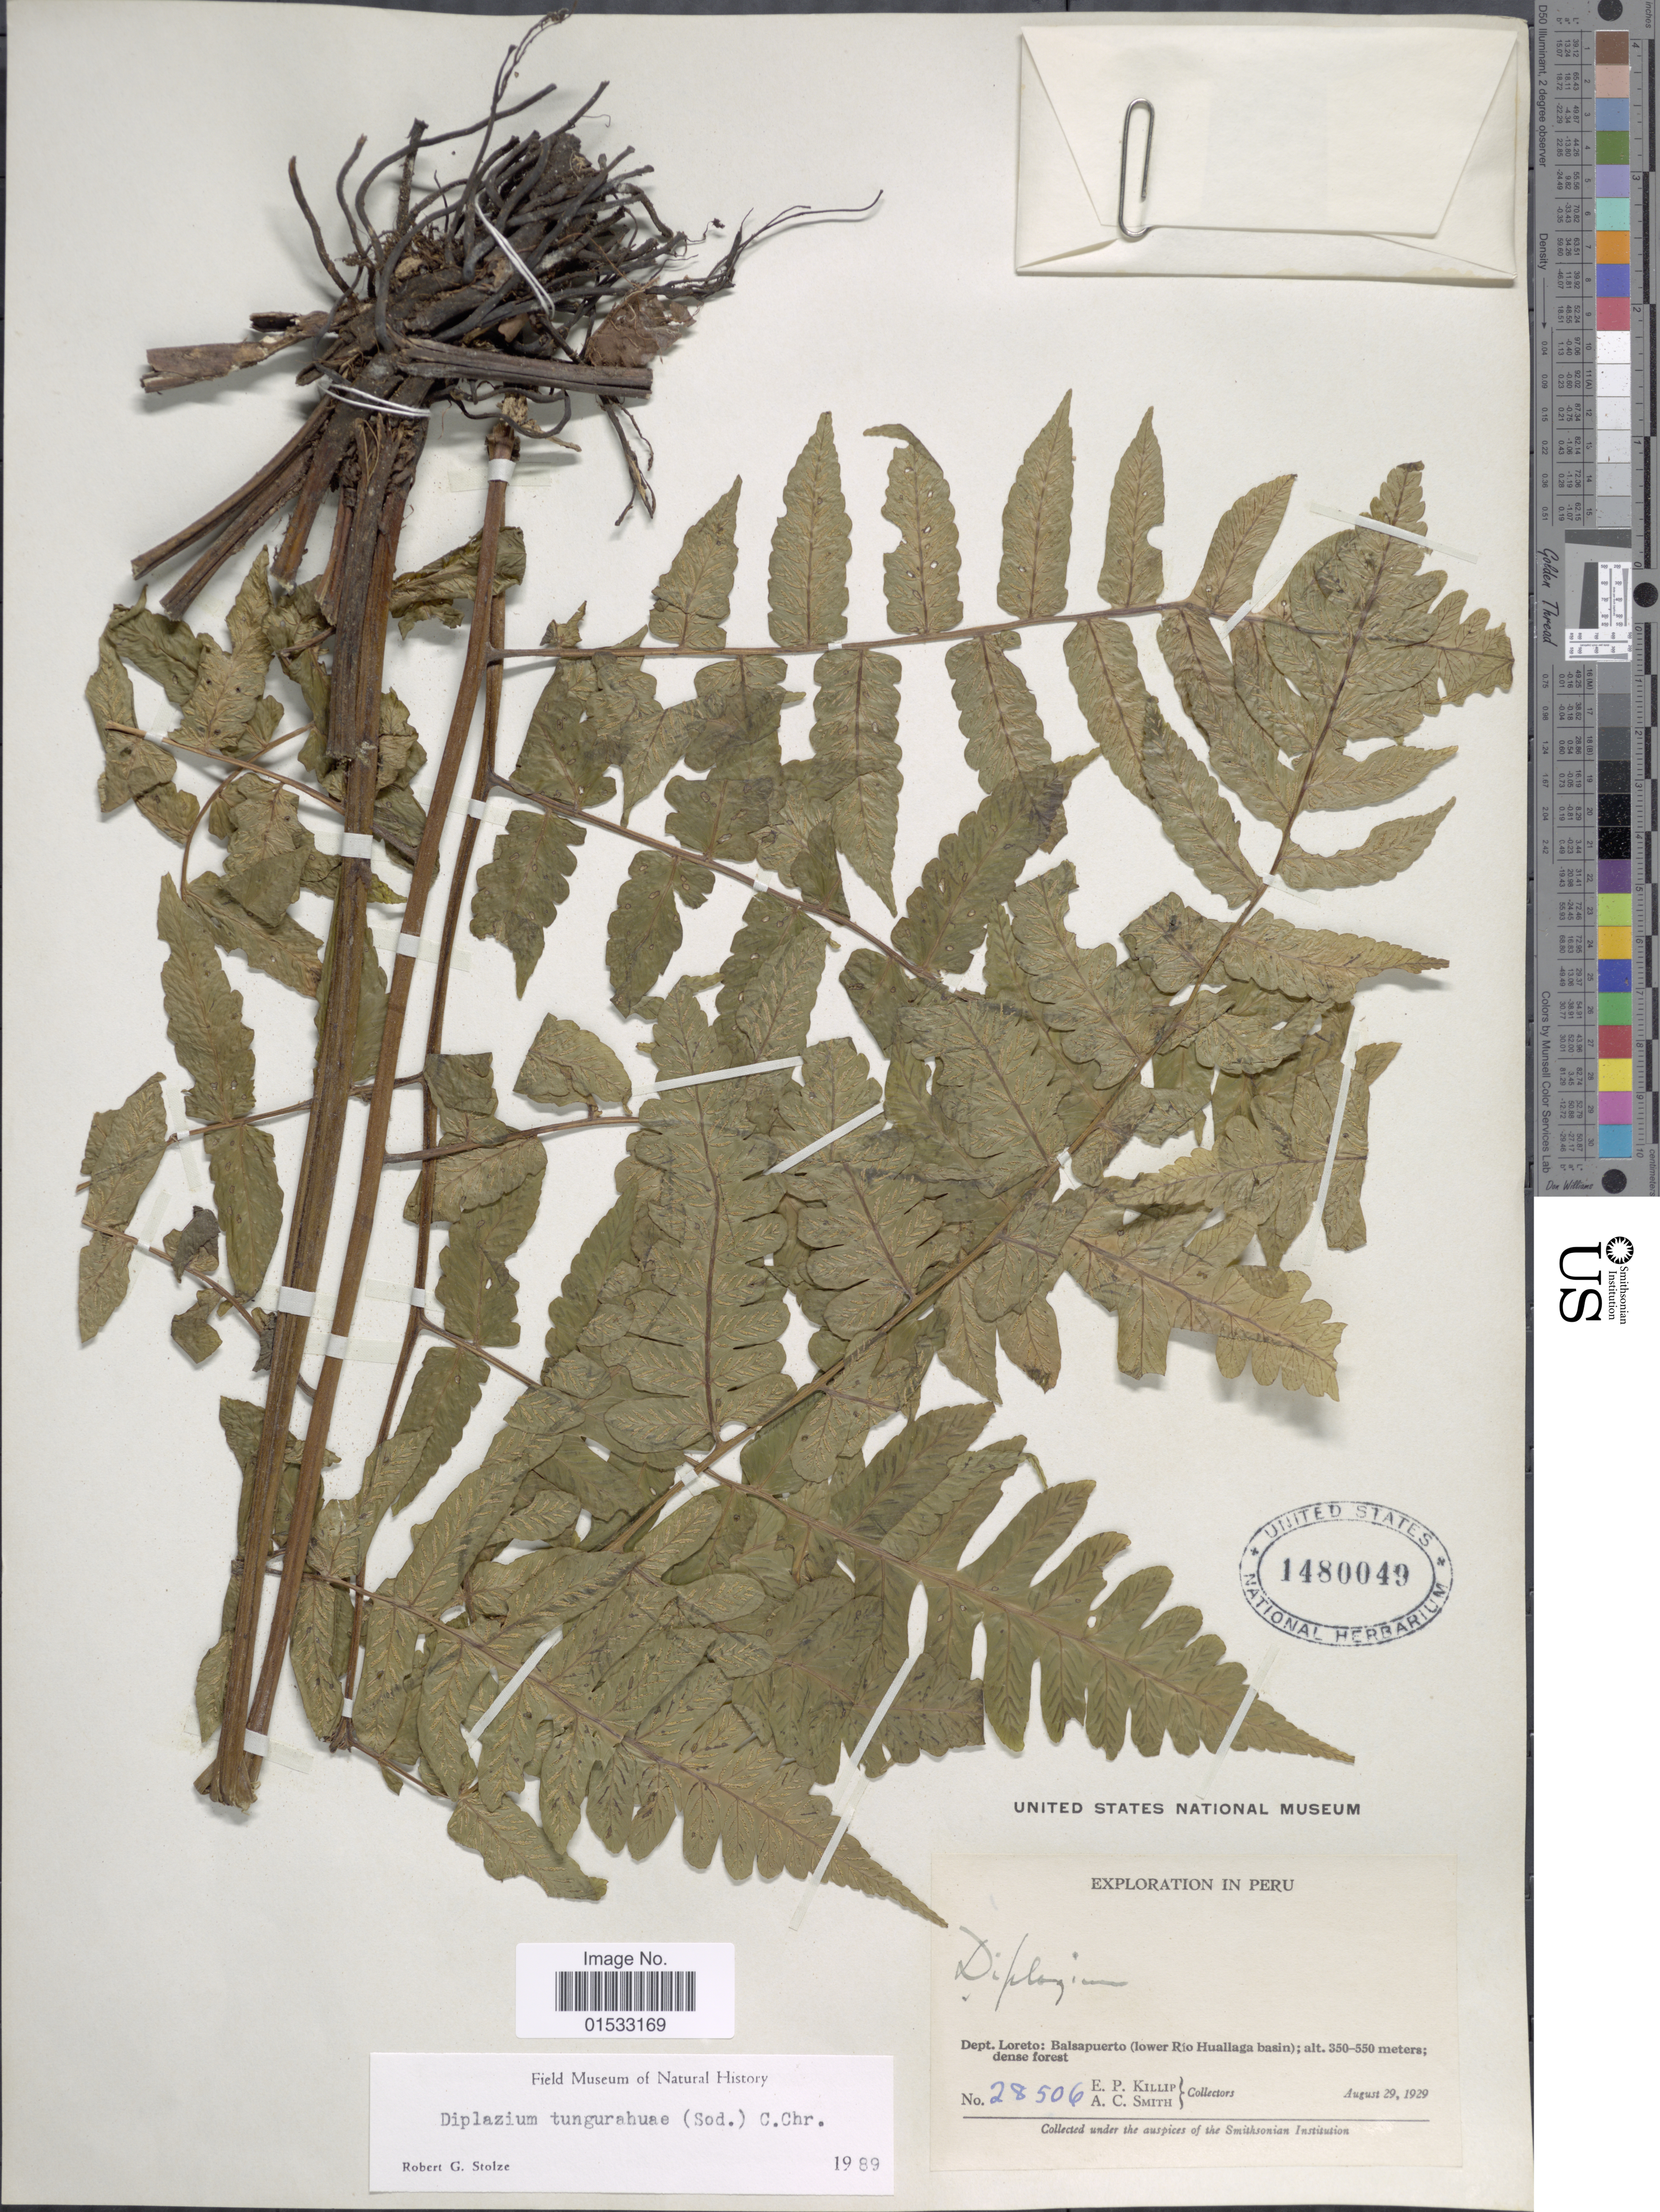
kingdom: Plantae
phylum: Tracheophyta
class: Polypodiopsida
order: Polypodiales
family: Athyriaceae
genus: Diplazium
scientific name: Diplazium tungurahuae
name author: (Sodiro) C. Chr.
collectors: E. P. Killip & A. C. Smith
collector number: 28506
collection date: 1929-08-29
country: Peru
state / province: Loreto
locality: Balsapuerto (lower Río Huallaga basin)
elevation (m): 350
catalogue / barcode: US 1480049